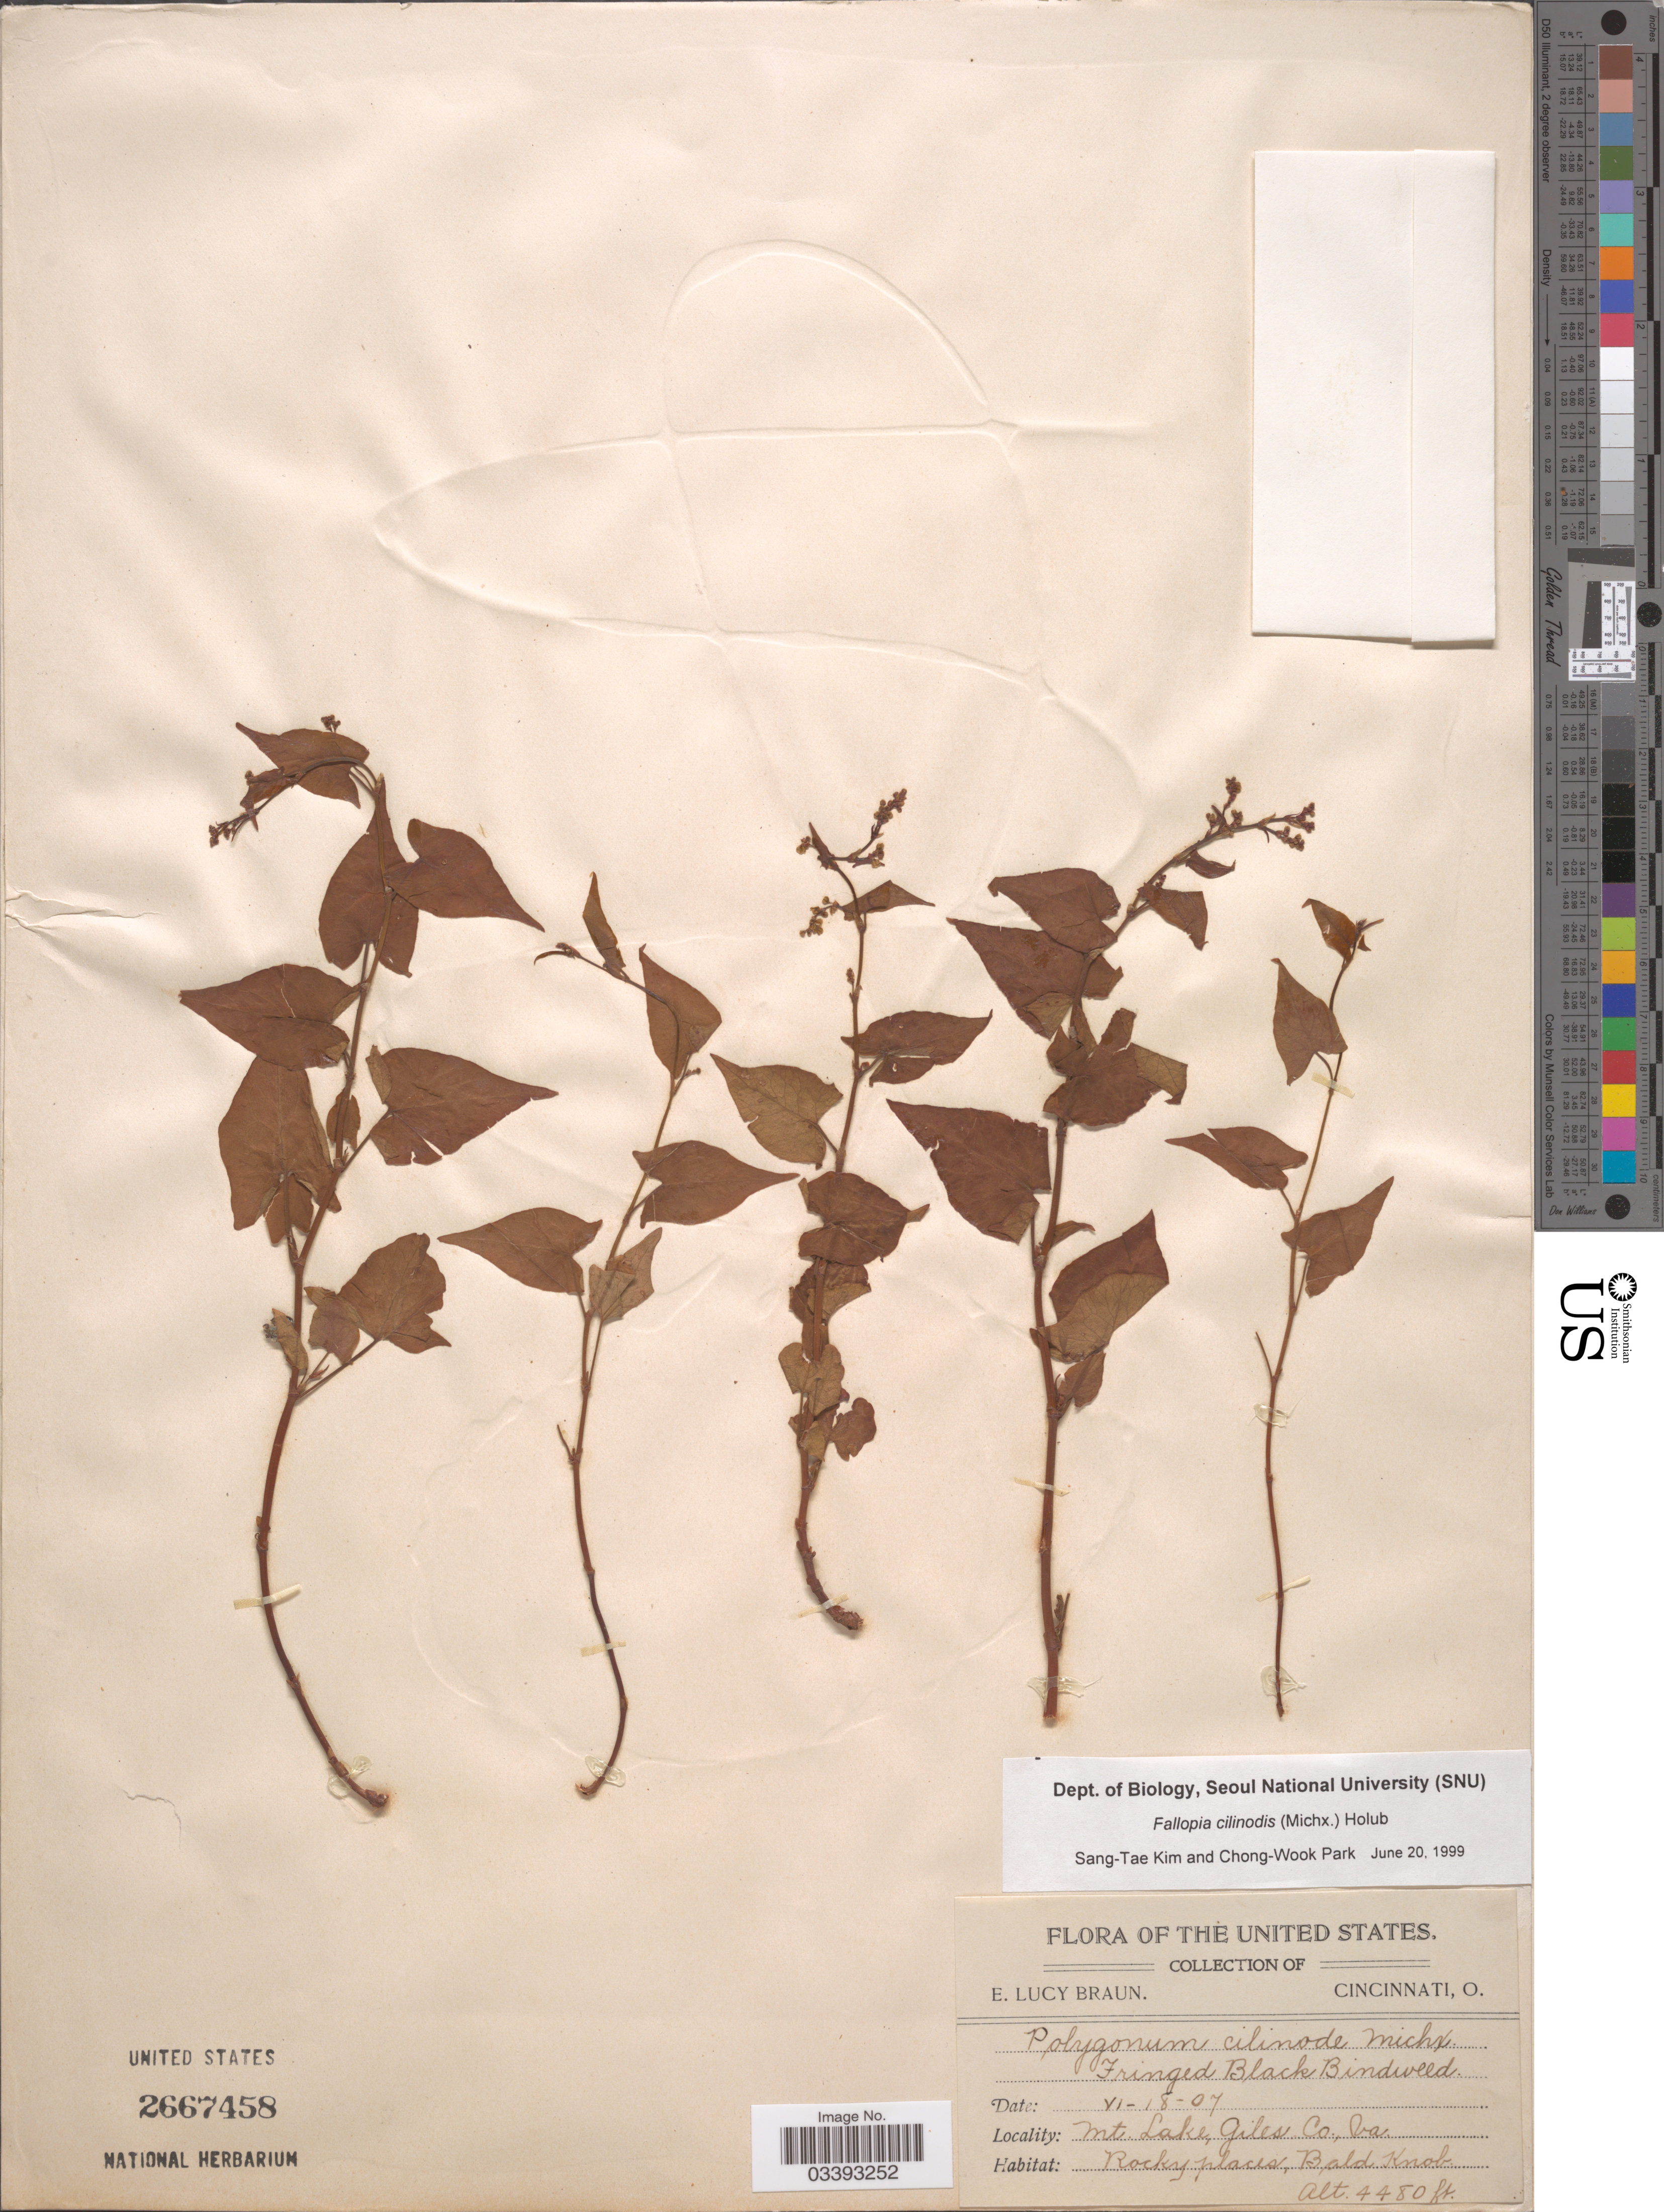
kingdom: Plantae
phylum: Tracheophyta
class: Magnoliopsida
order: Caryophyllales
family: Polygonaceae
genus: Fallopia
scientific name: Fallopia cilinodis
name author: (Michx.) Holub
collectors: E. L. Braun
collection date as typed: Transcribed d/m/y: 18/6/7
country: United States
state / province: Virginia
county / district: Giles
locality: Mt. Lake, Giles Co. Bald Knob.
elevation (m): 1366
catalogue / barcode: US 2667458